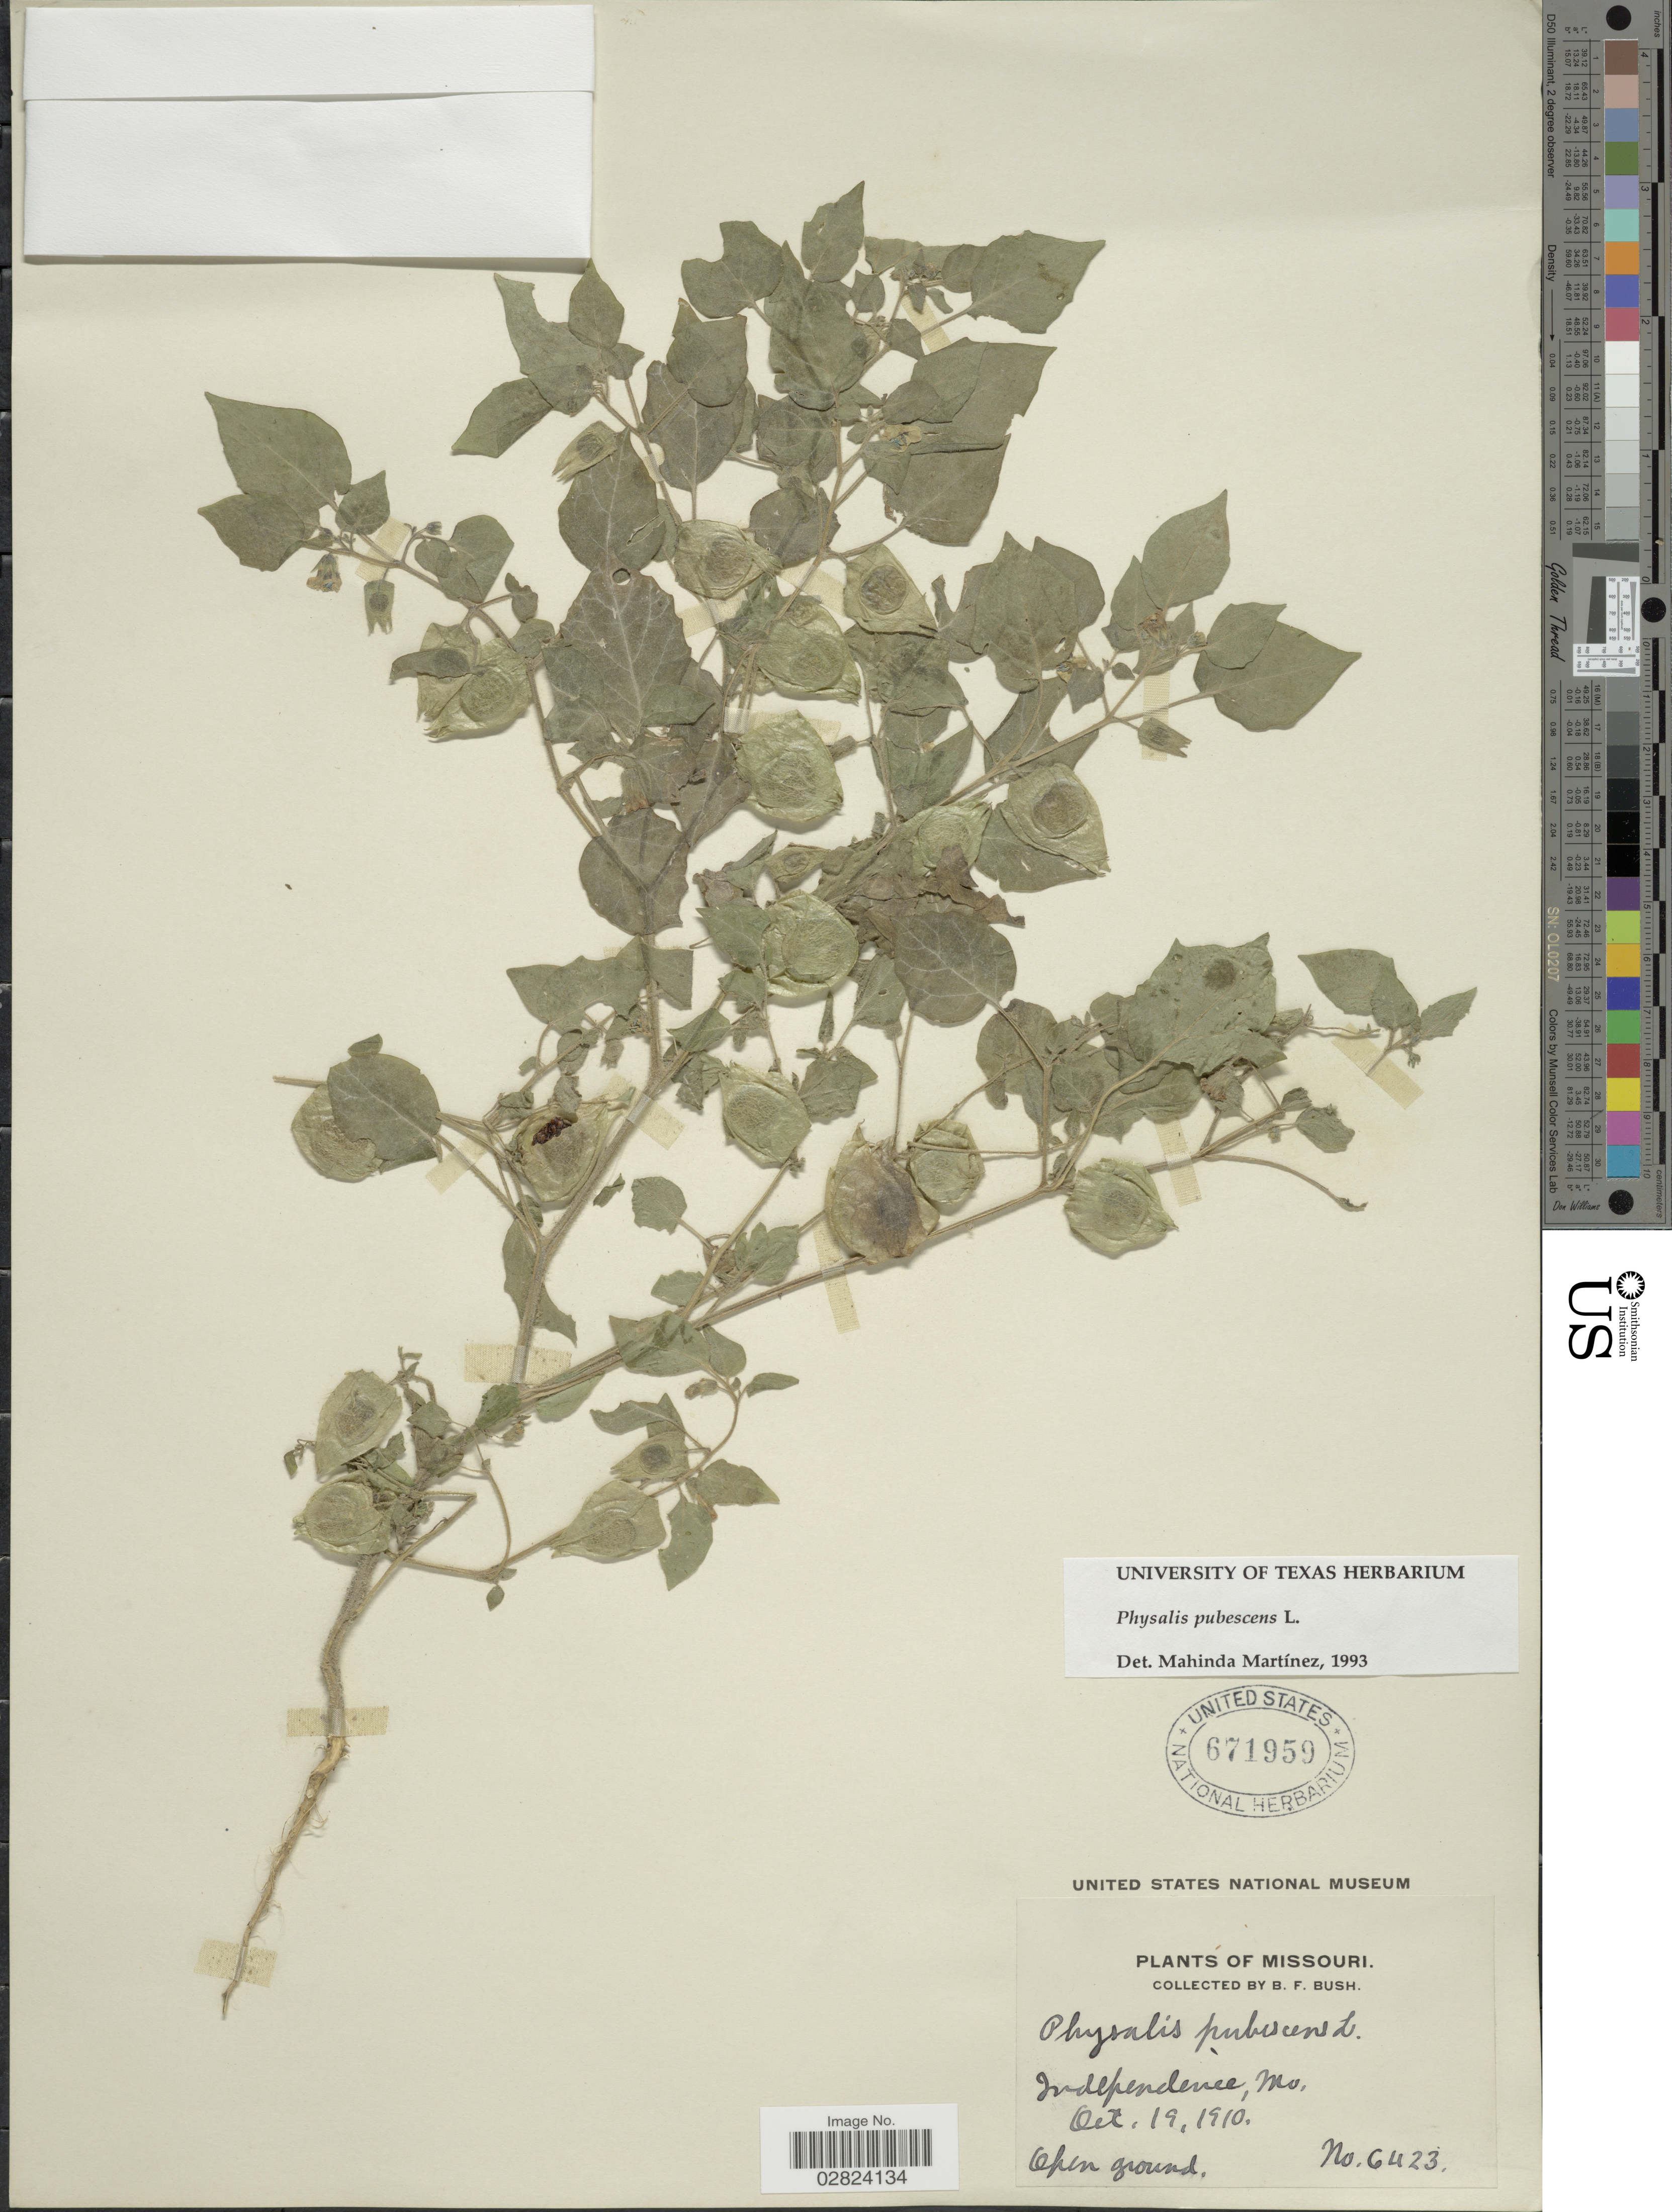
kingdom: Plantae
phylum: Tracheophyta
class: Magnoliopsida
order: Solanales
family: Solanaceae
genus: Physalis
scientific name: Physalis pubescens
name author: L.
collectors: B. F. Bush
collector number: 6423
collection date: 1910-10-19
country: United States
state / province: Missouri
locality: Independence.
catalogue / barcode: US 971959